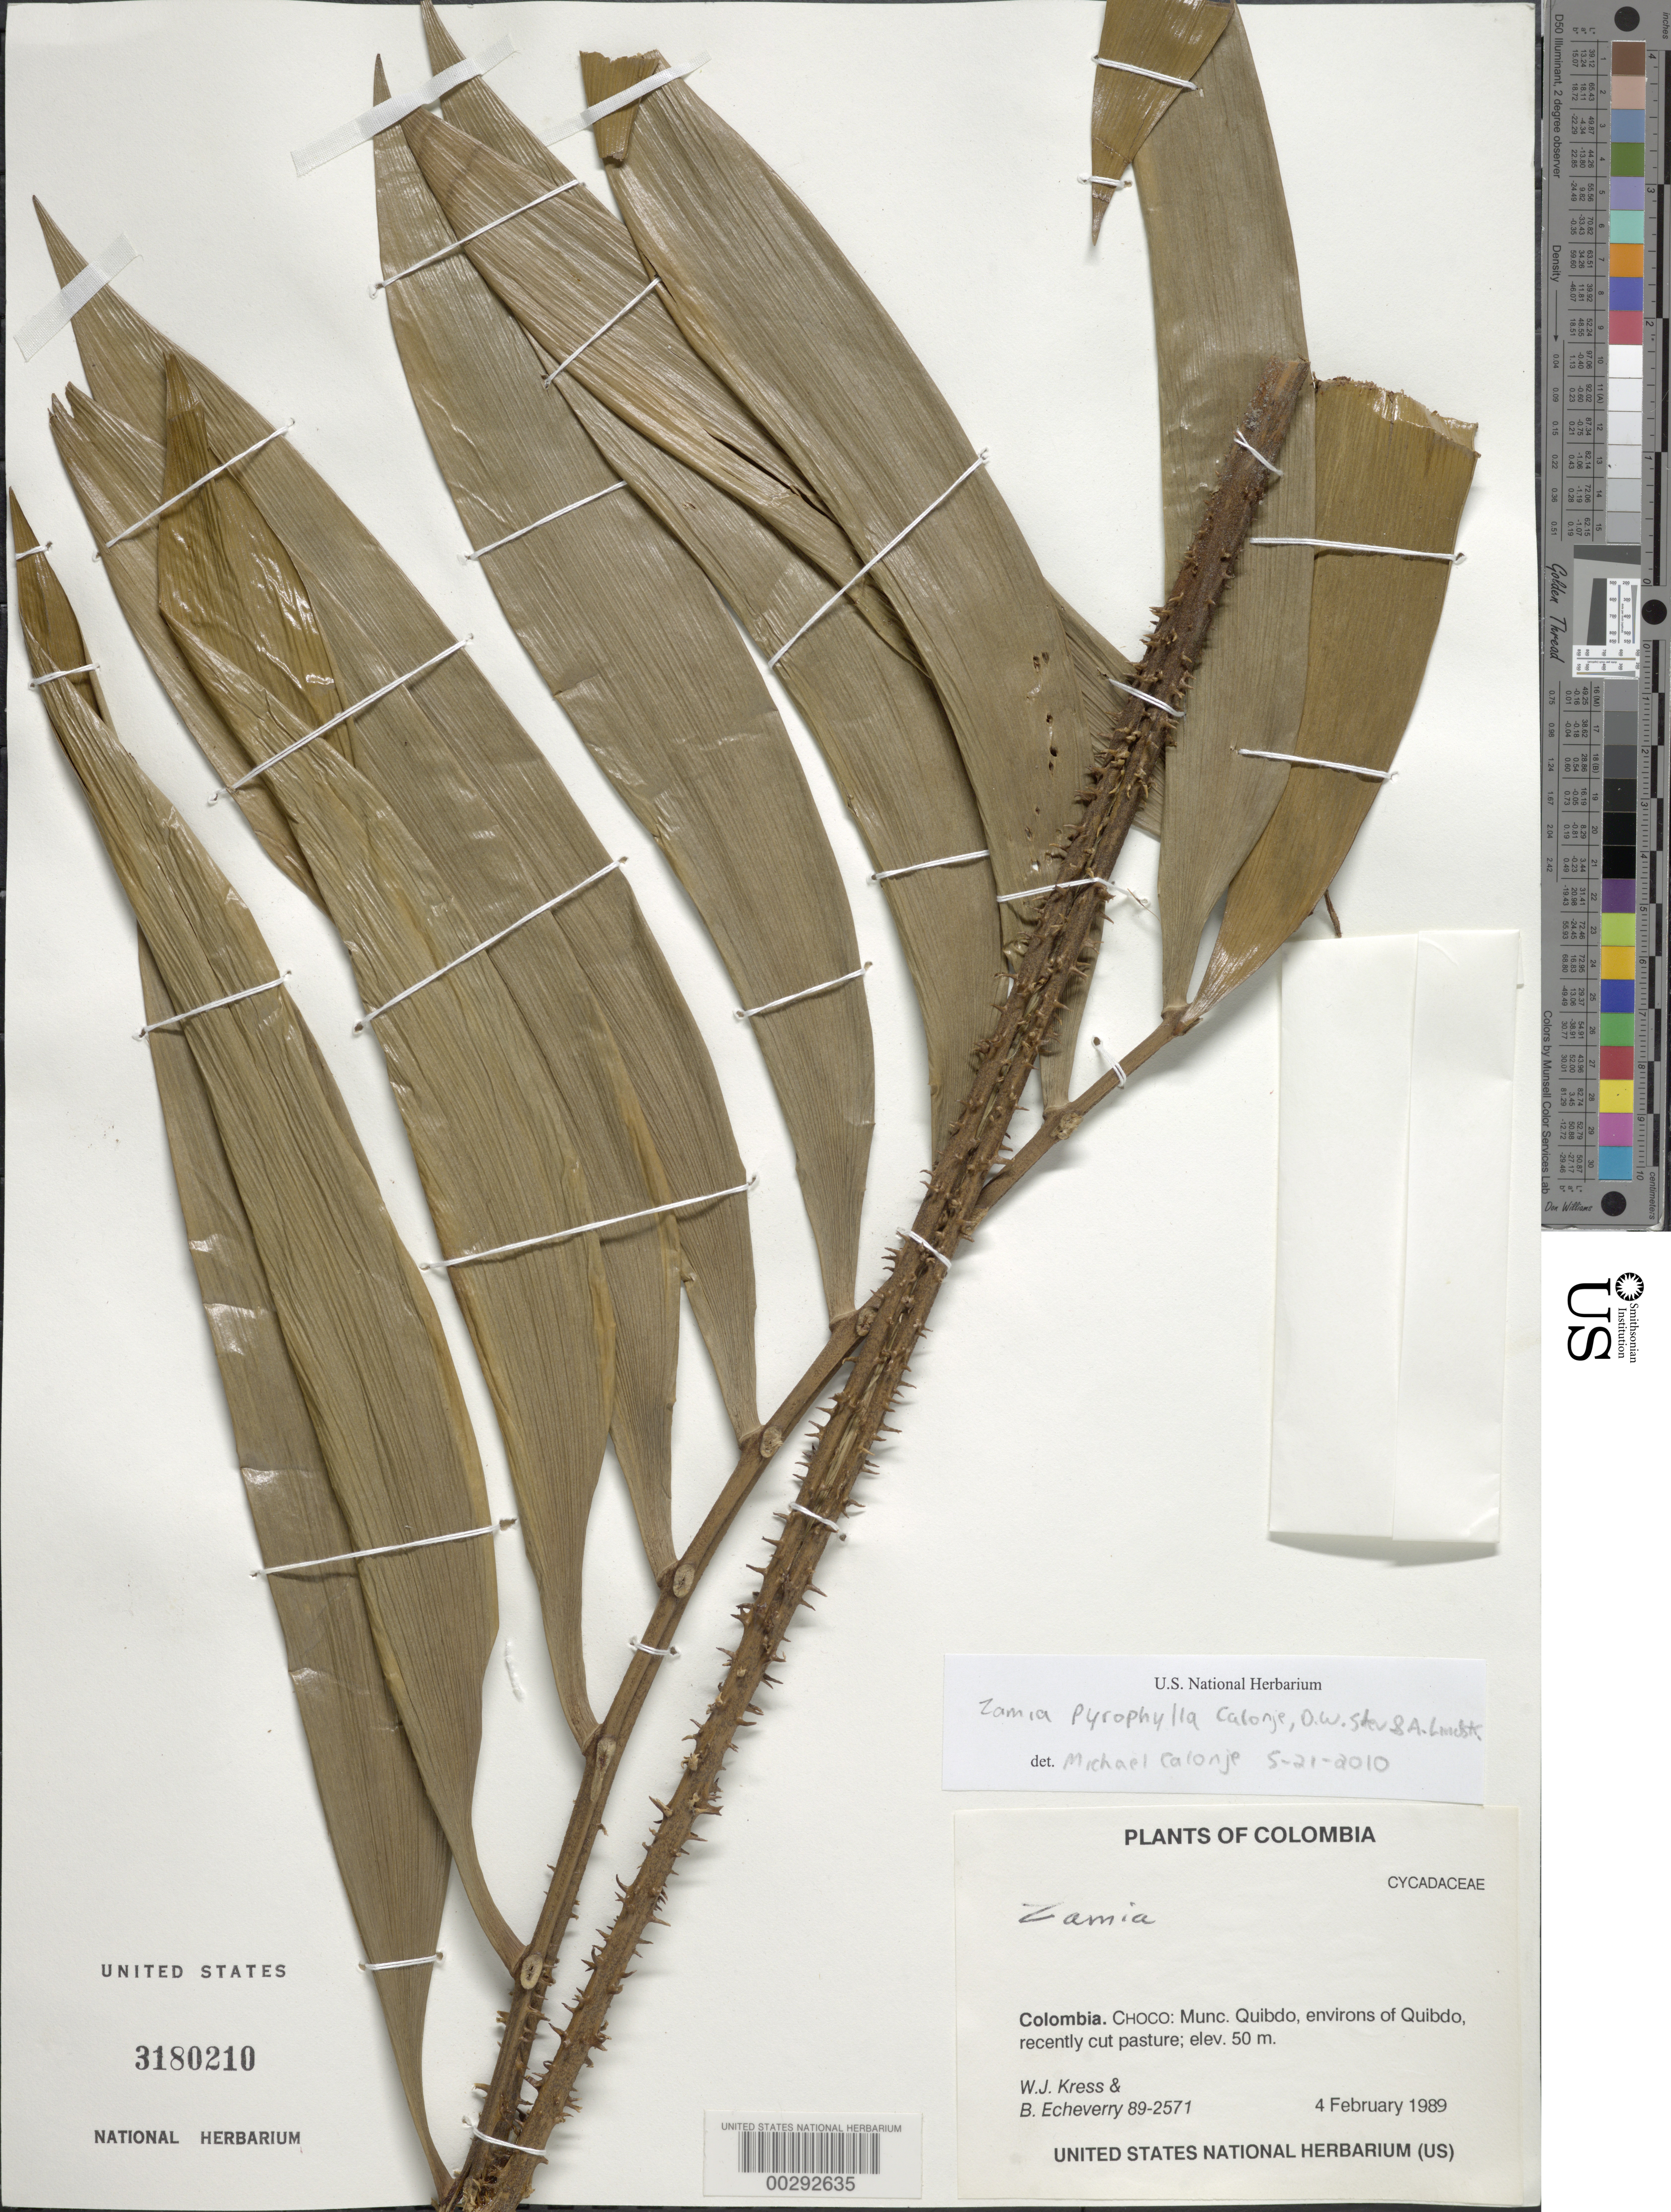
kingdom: Plantae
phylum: Tracheophyta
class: Cycadopsida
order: Cycadales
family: Zamiaceae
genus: Zamia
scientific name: Zamia pyrophylla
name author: Calonje et al.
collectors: W. J. Kress & B. Echeverry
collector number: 89-2571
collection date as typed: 04 Feb 1989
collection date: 1989-02-04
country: Colombia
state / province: Chocó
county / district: Quibdó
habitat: Recently cut pasture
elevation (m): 50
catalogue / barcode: US 3180210